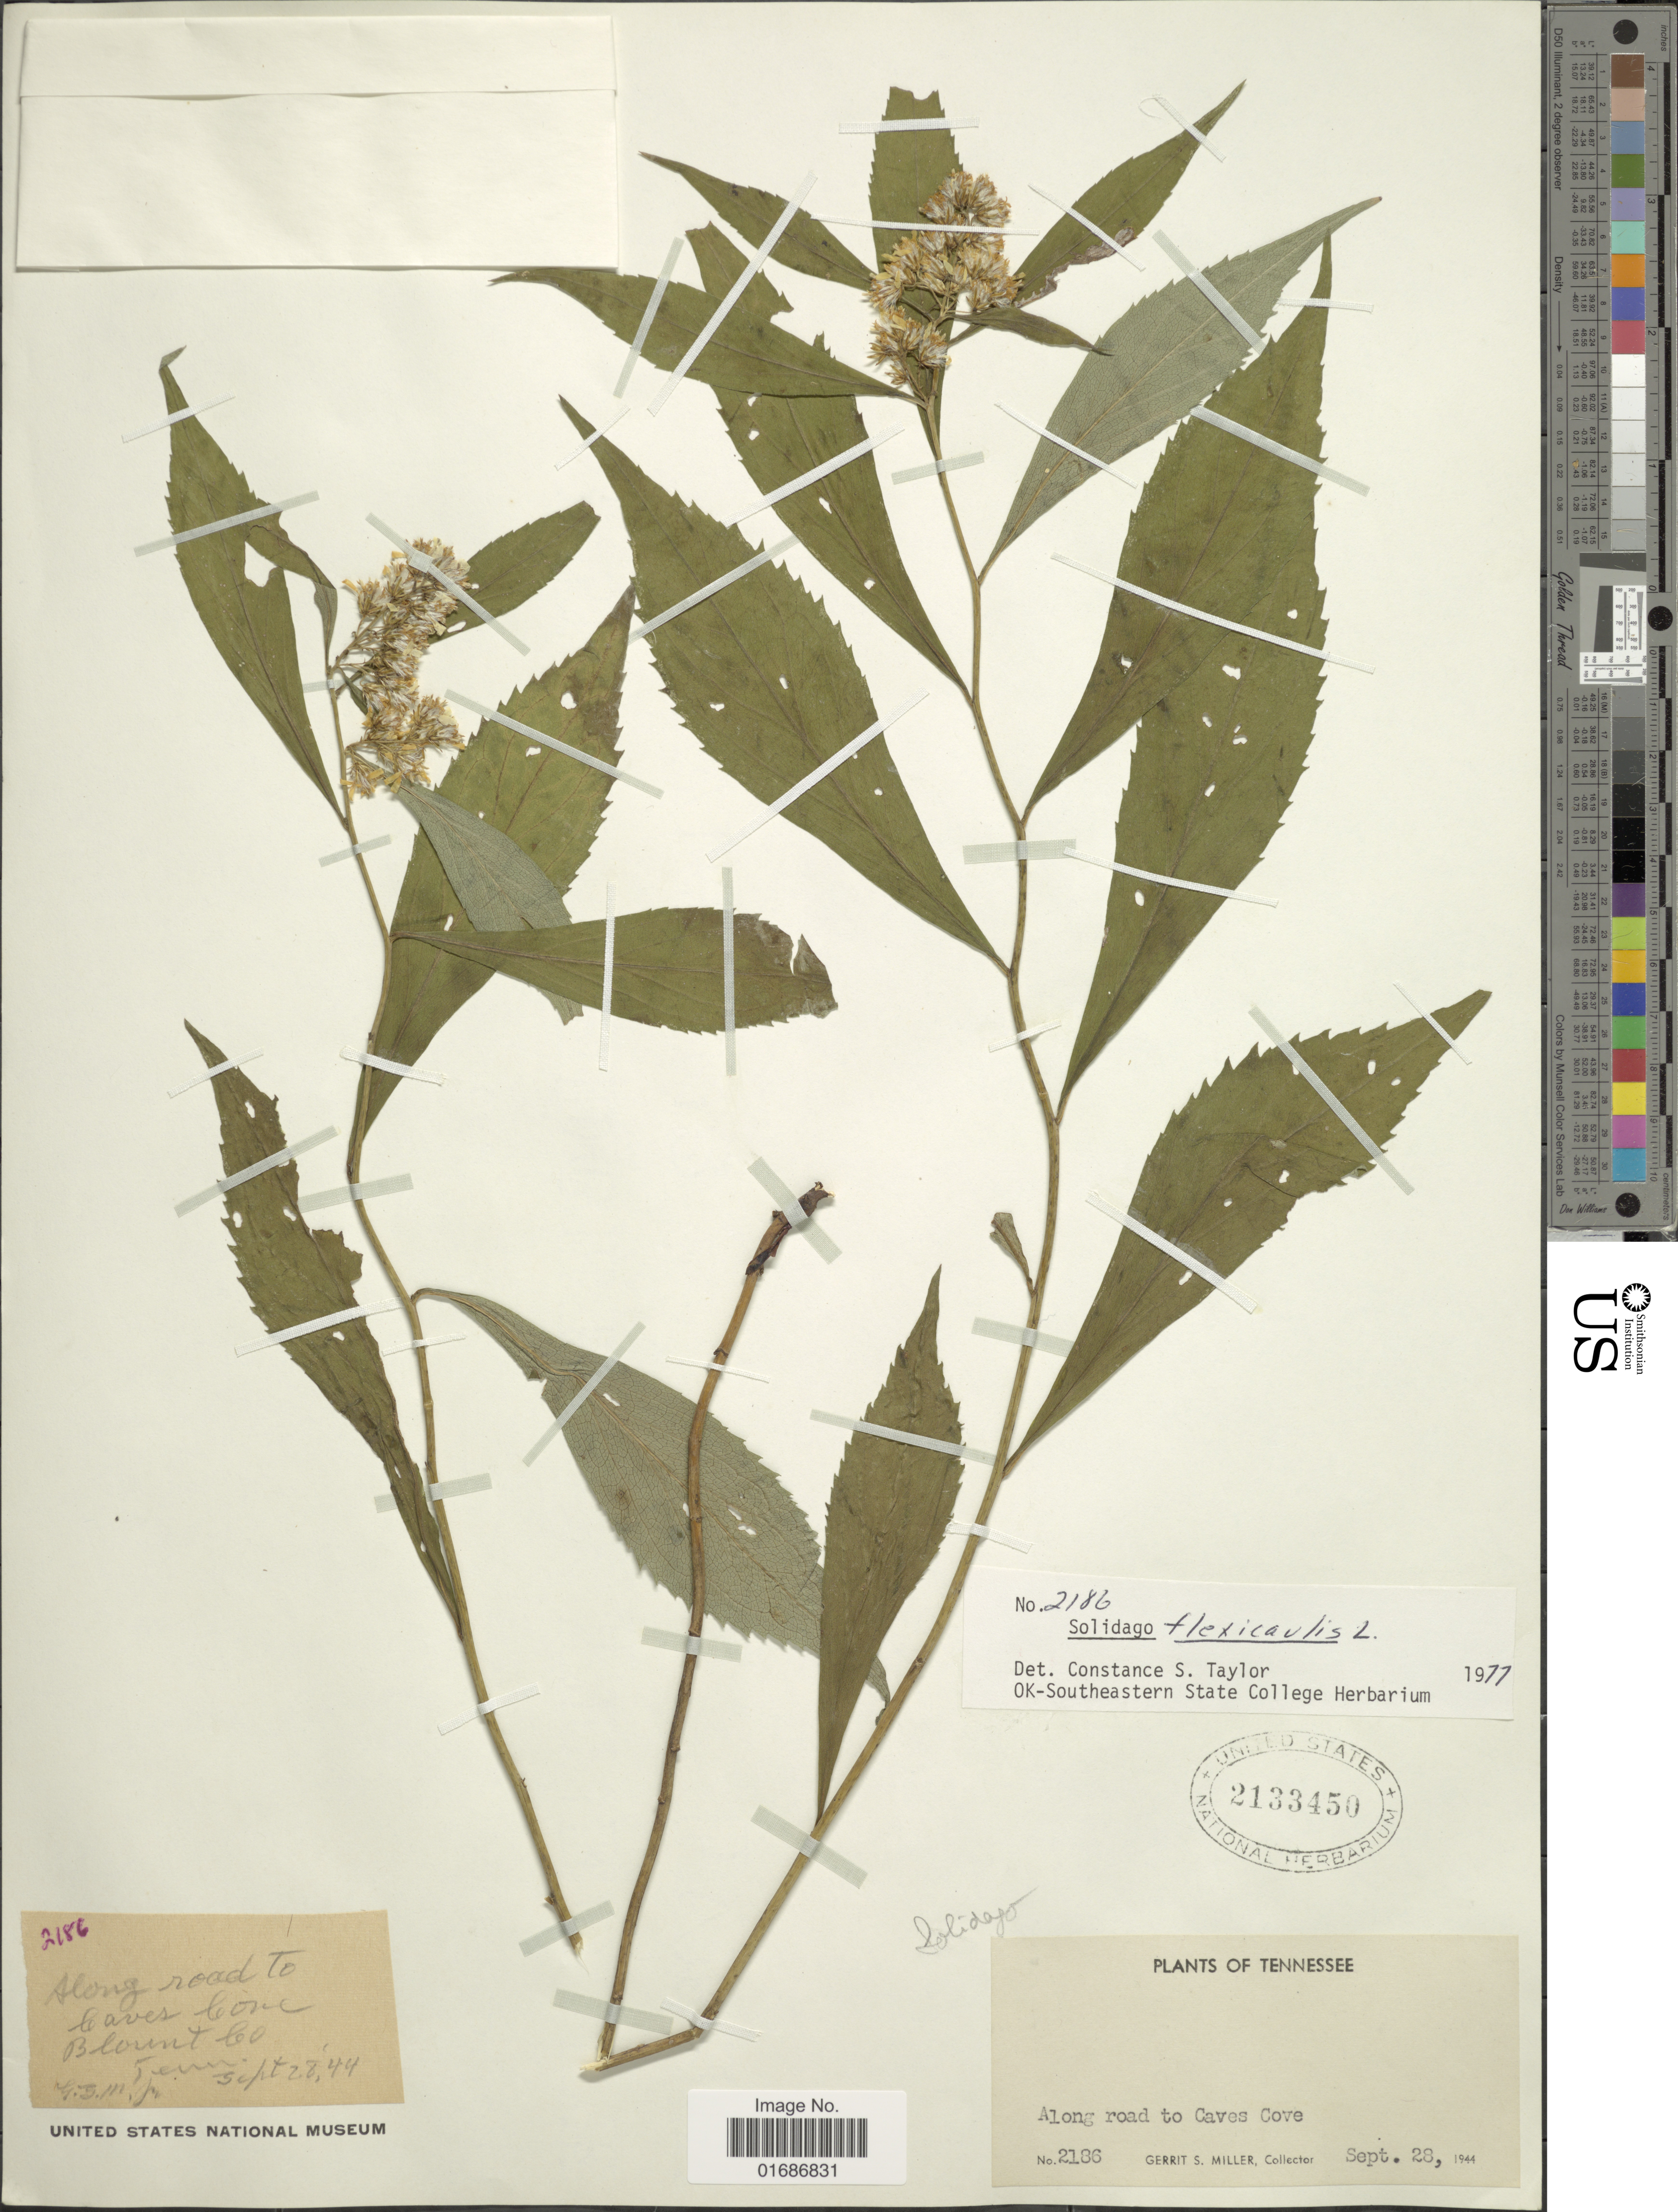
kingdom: Plantae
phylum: Tracheophyta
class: Magnoliopsida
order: Asterales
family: Asteraceae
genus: Solidago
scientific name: Solidago flexicaulis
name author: L.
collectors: G. S. Miller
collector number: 2186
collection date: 1944-09-28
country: United States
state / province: Tennessee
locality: Along road to Caves Cove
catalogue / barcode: US 2133450